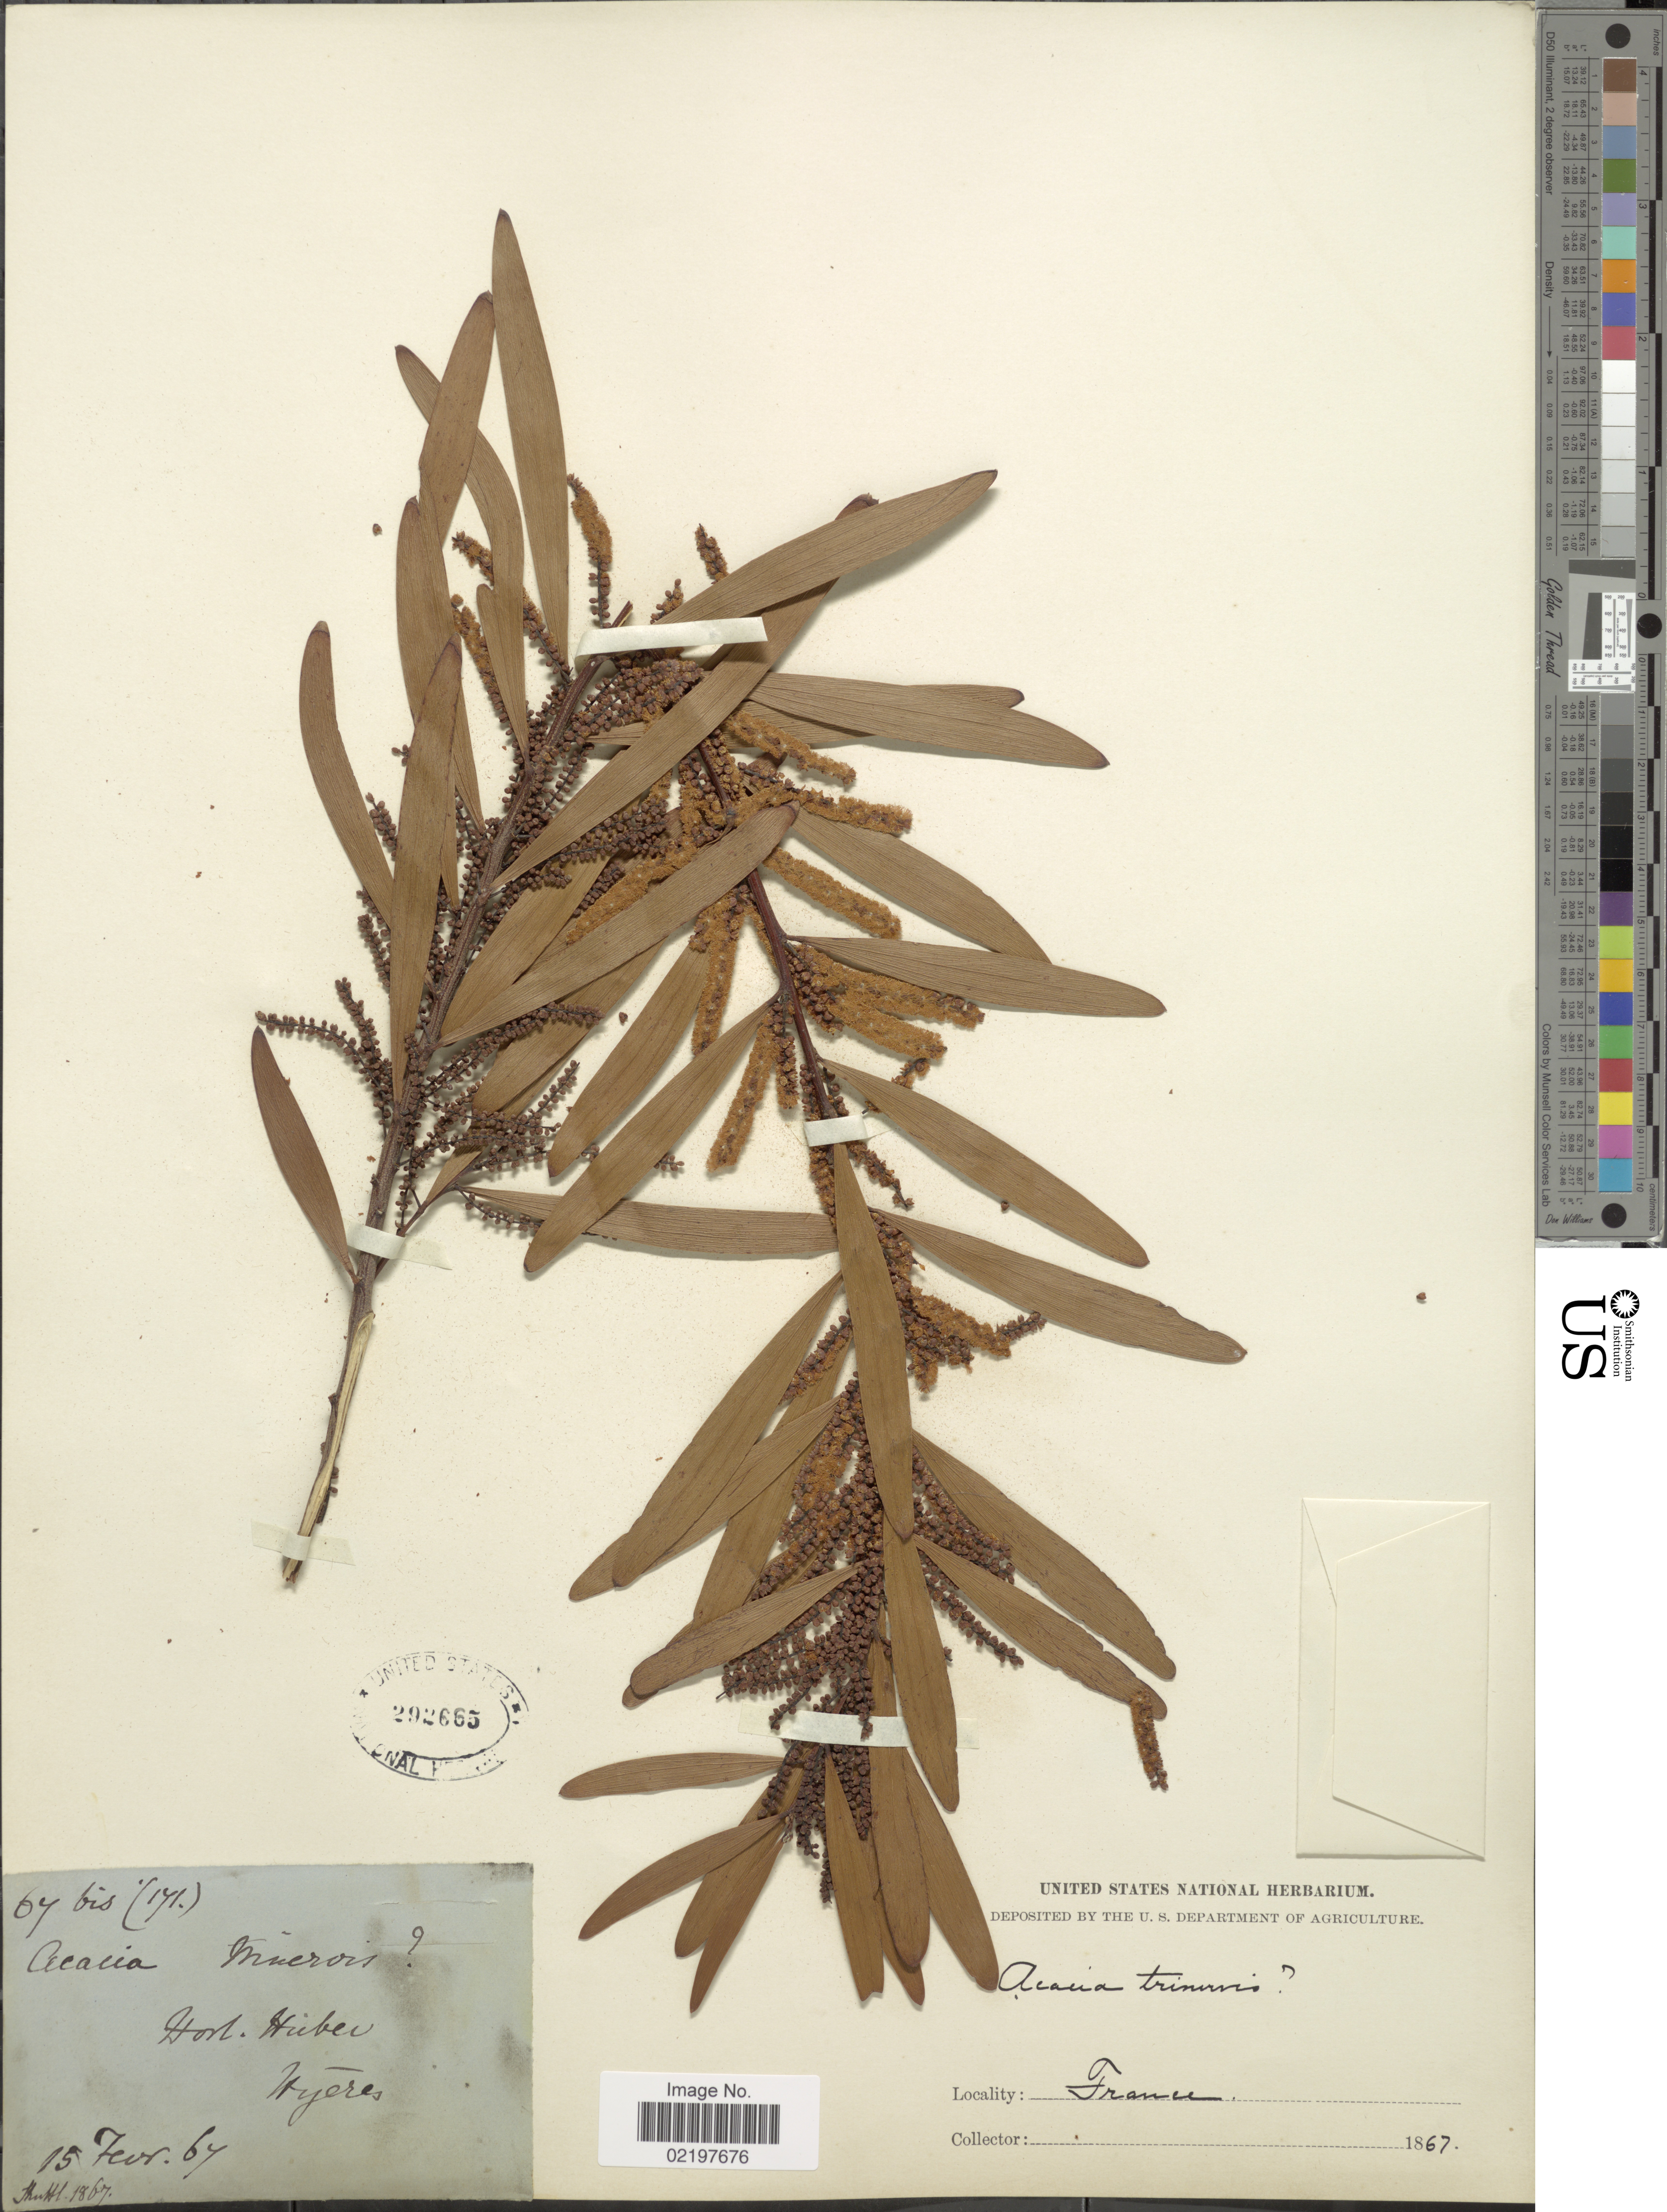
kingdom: Plantae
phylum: Tracheophyta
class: Magnoliopsida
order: Fabales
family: Fabaceae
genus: Acacia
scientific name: Acacia trinervis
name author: Desv.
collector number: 67 bis 171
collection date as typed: Transcribed d/m/y: 15/2/67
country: France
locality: Hort. Huber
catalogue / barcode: US 292665